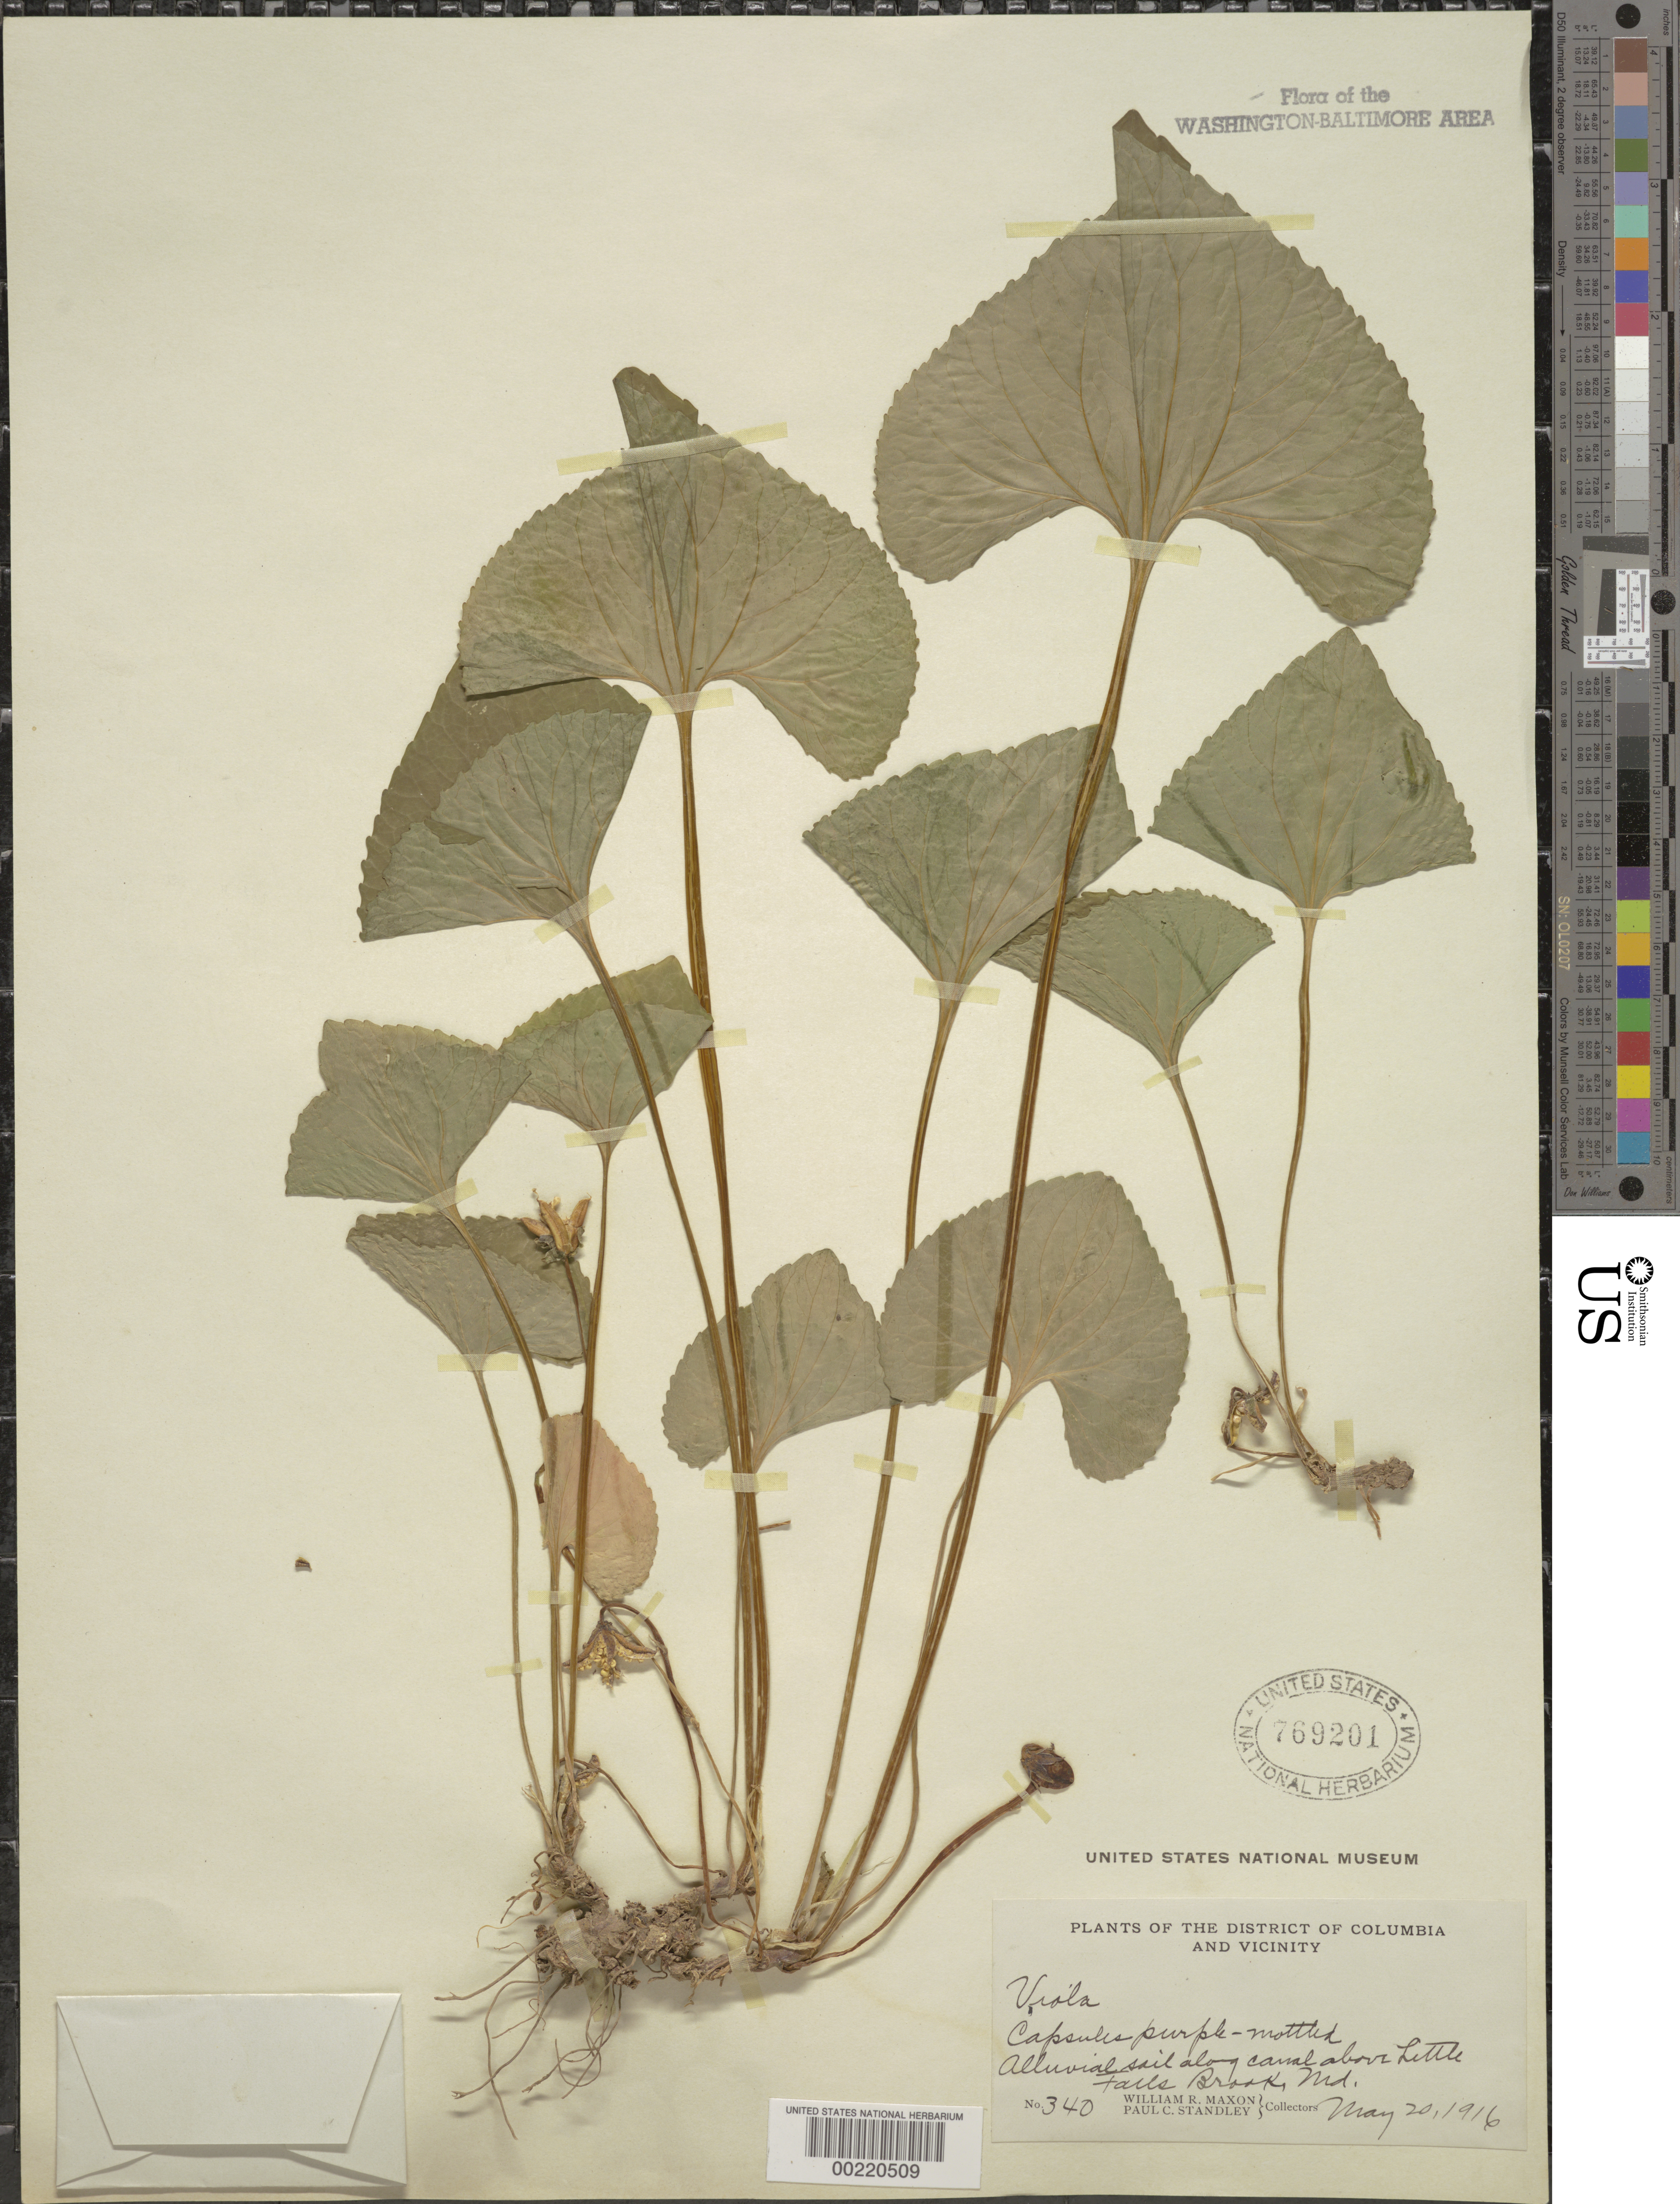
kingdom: Plantae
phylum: Tracheophyta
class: Magnoliopsida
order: Malpighiales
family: Violaceae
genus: Viola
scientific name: Viola sp.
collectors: W. R. Maxon & P. C. Standley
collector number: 340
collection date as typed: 20 May 1916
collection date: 1916-05-20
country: United States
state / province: Maryland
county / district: Montgomery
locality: C. & O. Canal above Little Falls Brook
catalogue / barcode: US 769201